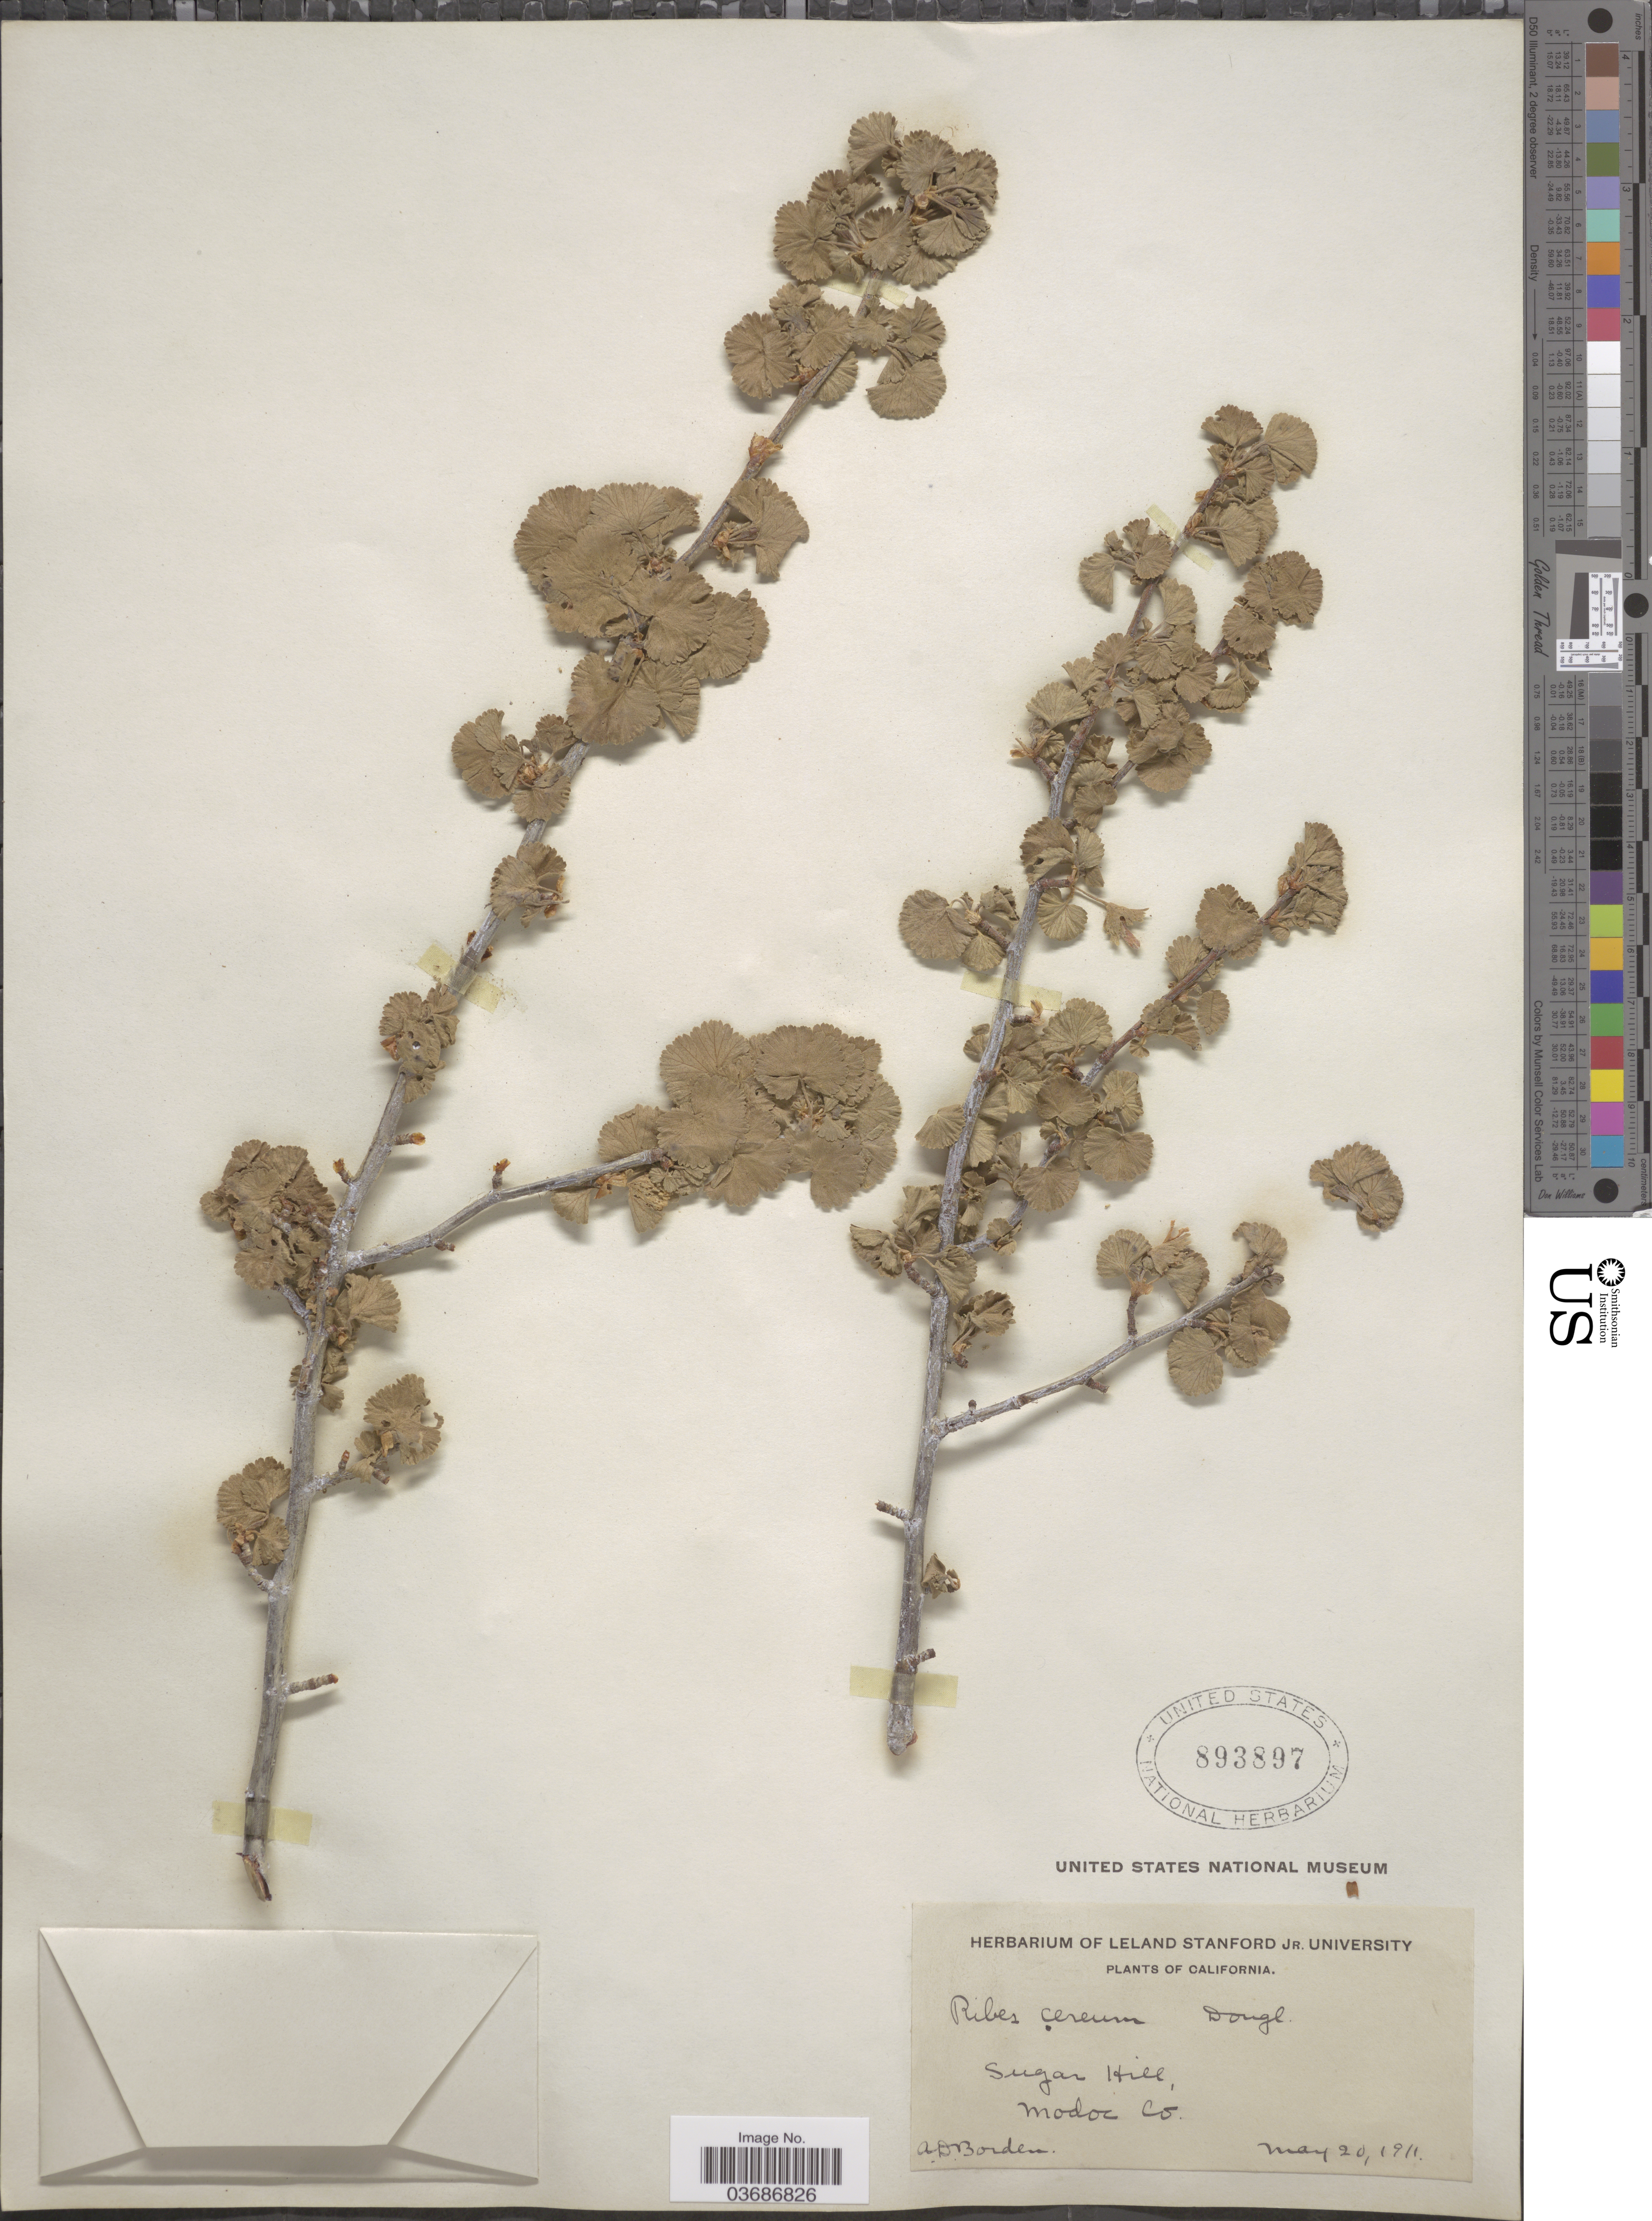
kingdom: Plantae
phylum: Tracheophyta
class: Magnoliopsida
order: Saxifragales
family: Grossulariaceae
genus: Ribes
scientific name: Ribes cereum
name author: Douglas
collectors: A. Borden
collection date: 1911-05-20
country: United States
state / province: California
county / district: Modoc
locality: Sugar Hill, Modoc Co.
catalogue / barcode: US 893897